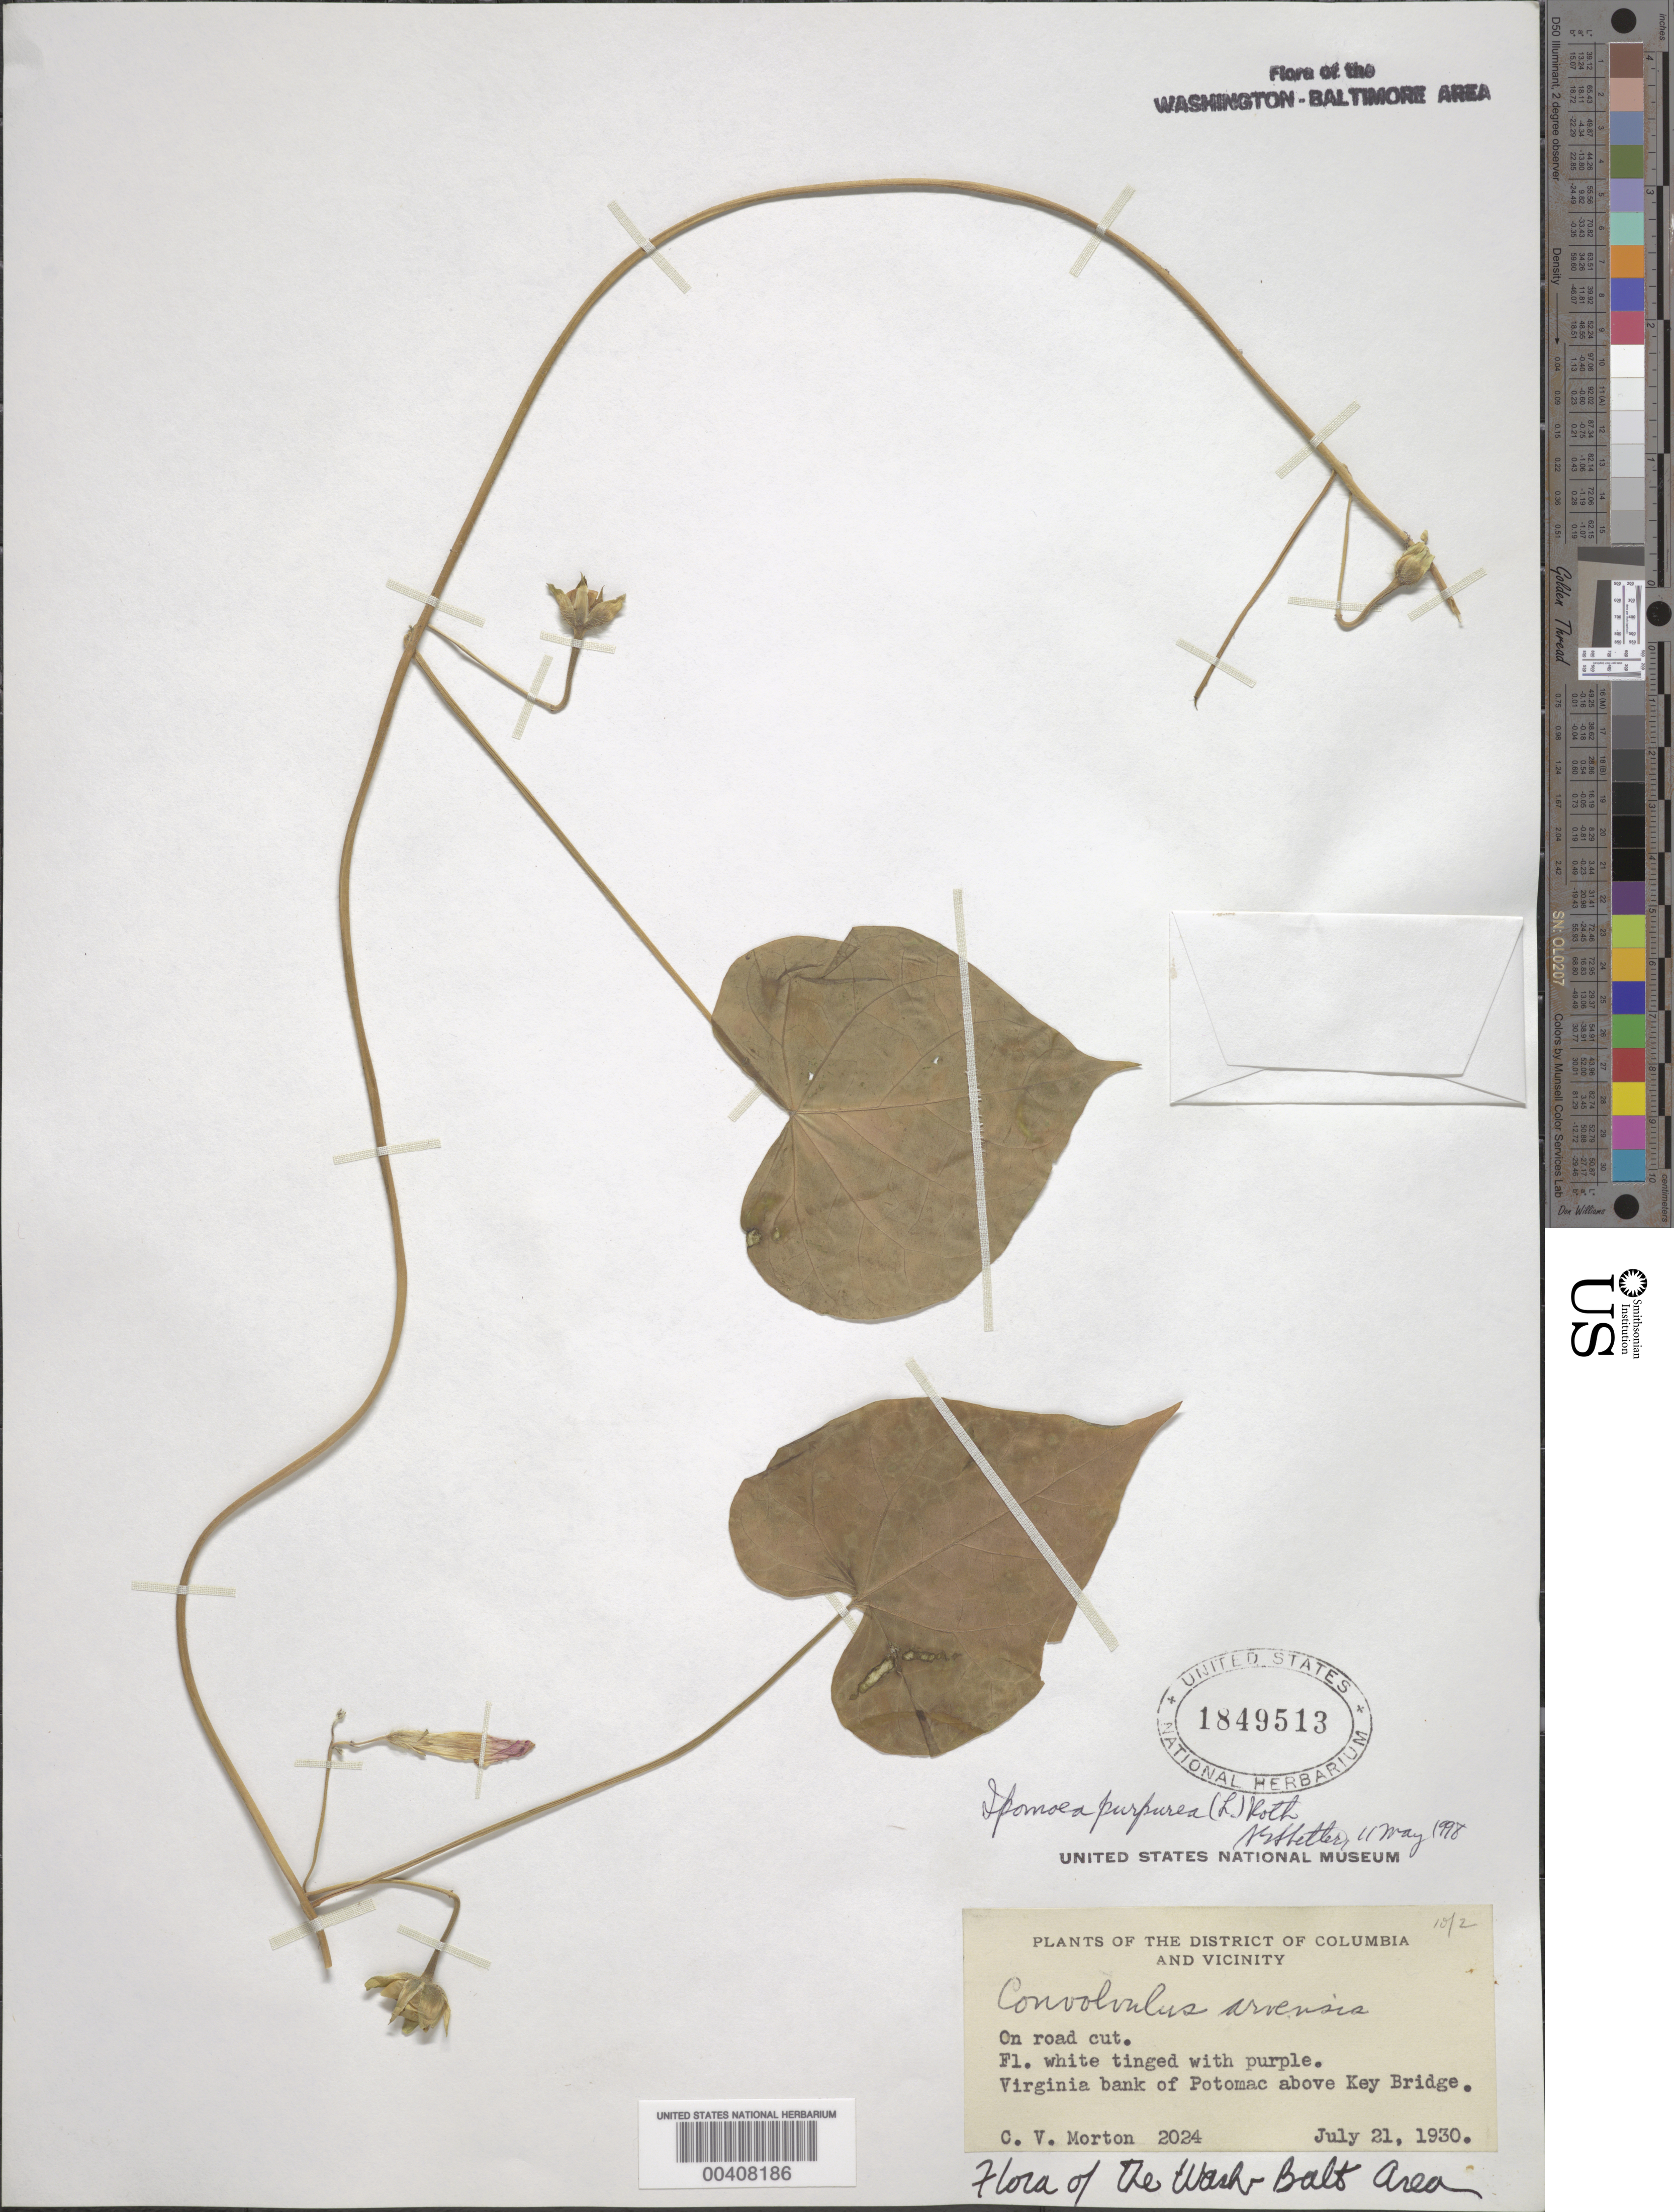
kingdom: Plantae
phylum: Tracheophyta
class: Magnoliopsida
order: Solanales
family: Convolvulaceae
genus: Ipomoea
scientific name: Ipomoea purpurea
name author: (L.) Roth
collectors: C. V. Morton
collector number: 2024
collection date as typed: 21 Jul 1930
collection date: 1930-07-21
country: United States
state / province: Virginia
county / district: Arlington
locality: Virginia bank of Potomac above Key Bridge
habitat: On road cut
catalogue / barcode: US 1849513